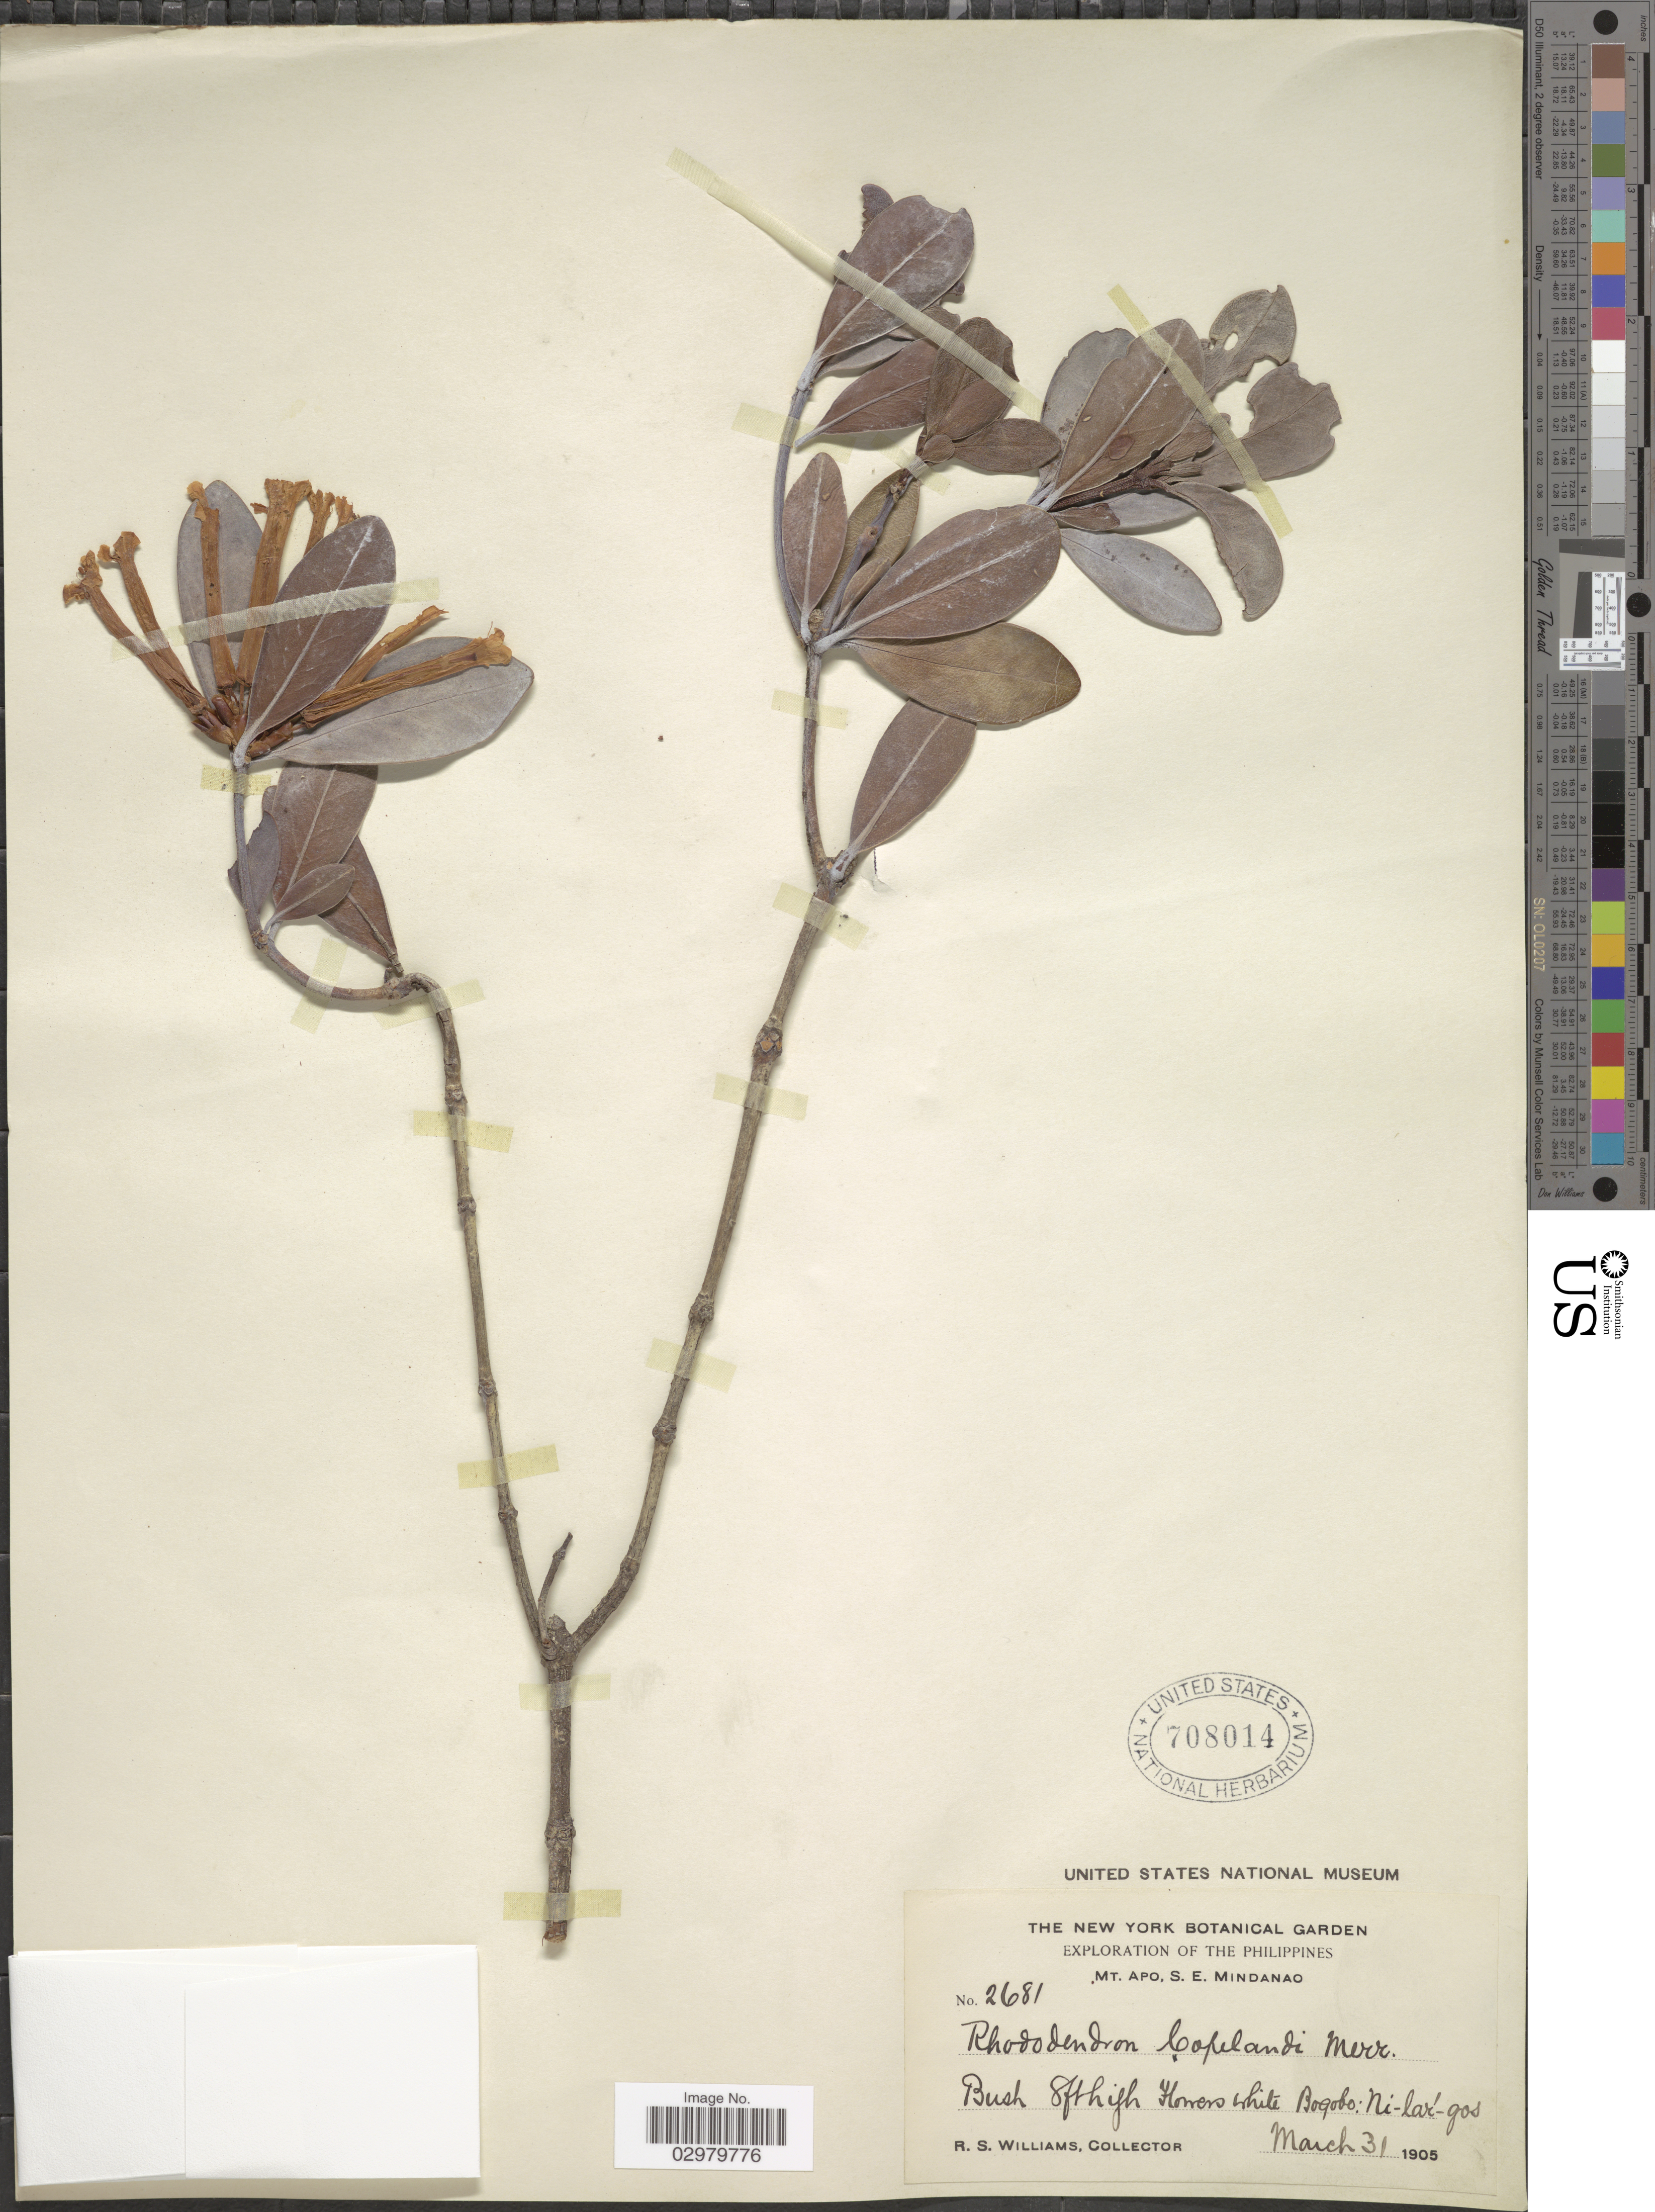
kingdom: Plantae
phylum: Tracheophyta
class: Magnoliopsida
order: Ericales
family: Ericaceae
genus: Rhododendron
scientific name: Rhododendron copelandii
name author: Merr.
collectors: R. S. Williams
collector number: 2681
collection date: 1905-03-31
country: Philippines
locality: Mt. Apo, S.E. Mindanao.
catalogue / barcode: US 708014